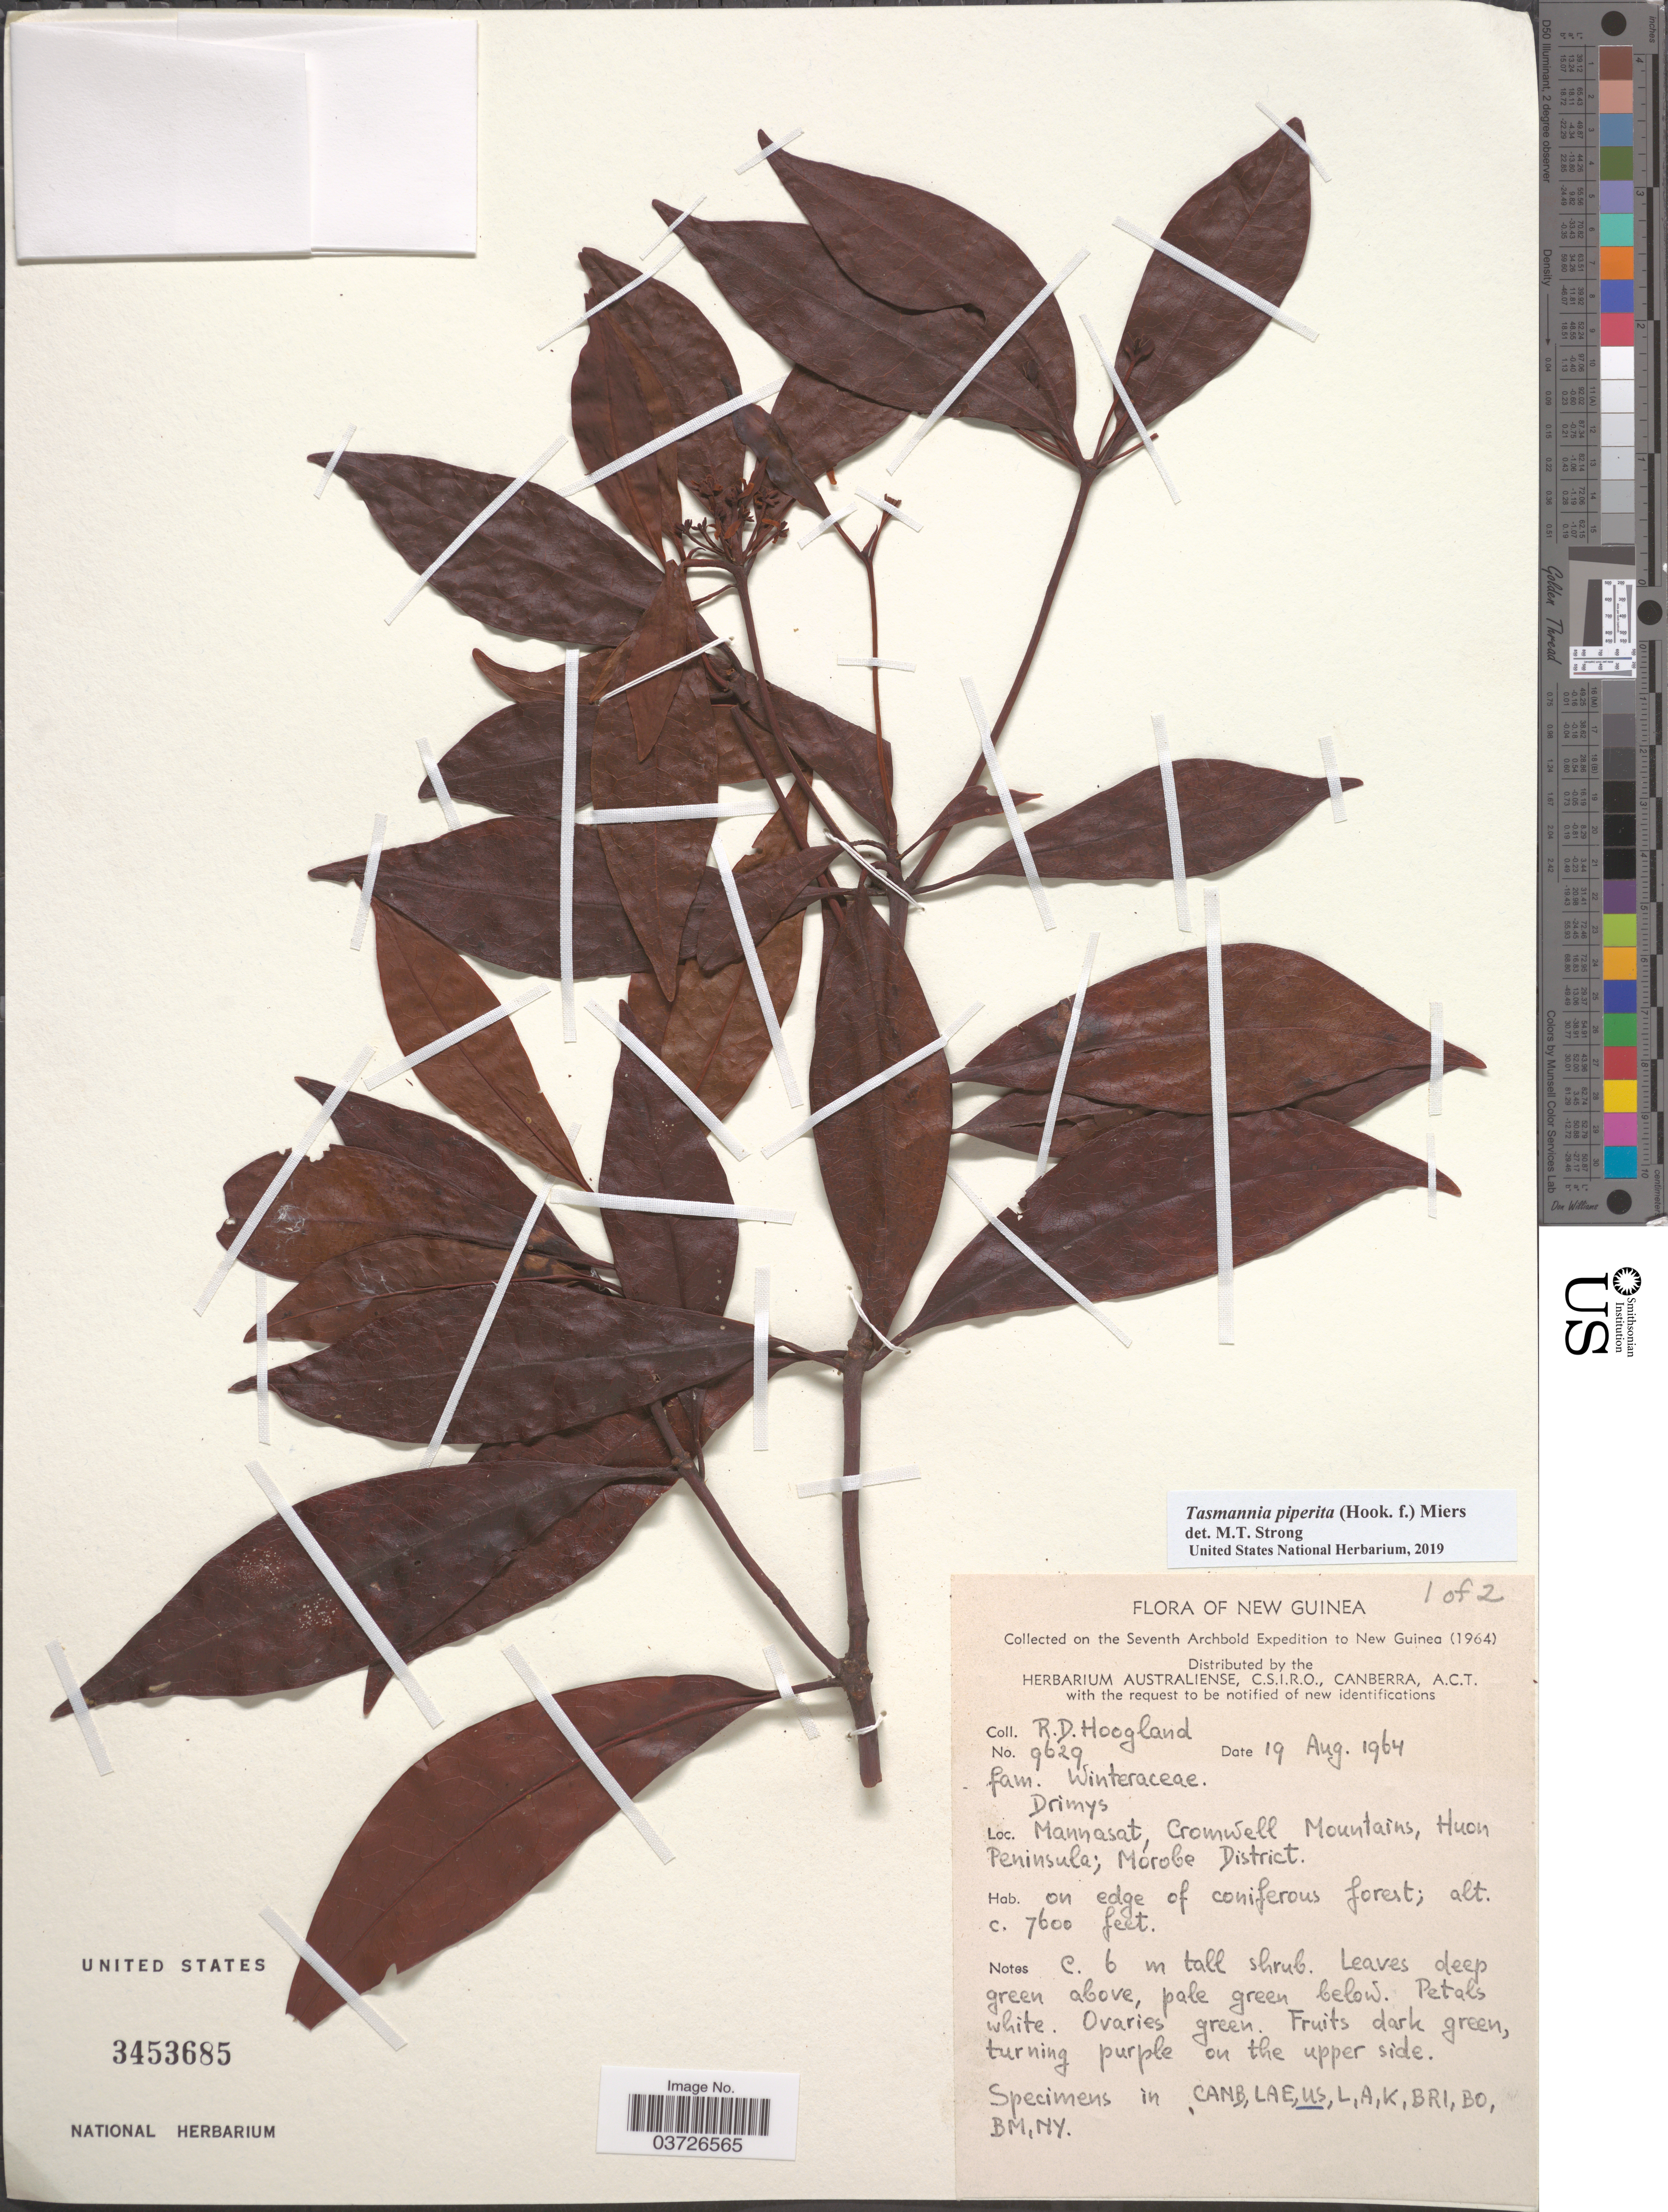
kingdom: Plantae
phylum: Tracheophyta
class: Magnoliopsida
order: Canellales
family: Winteraceae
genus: Tasmannia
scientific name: Tasmannia piperita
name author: (Hook. f.) Miers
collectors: R. D. Hoogland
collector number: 9629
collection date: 1964-08-19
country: Papua New Guinea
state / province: Morobe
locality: New Guinea. Mannasat, Cromwell Mountains, Huon Peninsula; Morobe District.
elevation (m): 2316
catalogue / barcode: US 3453685